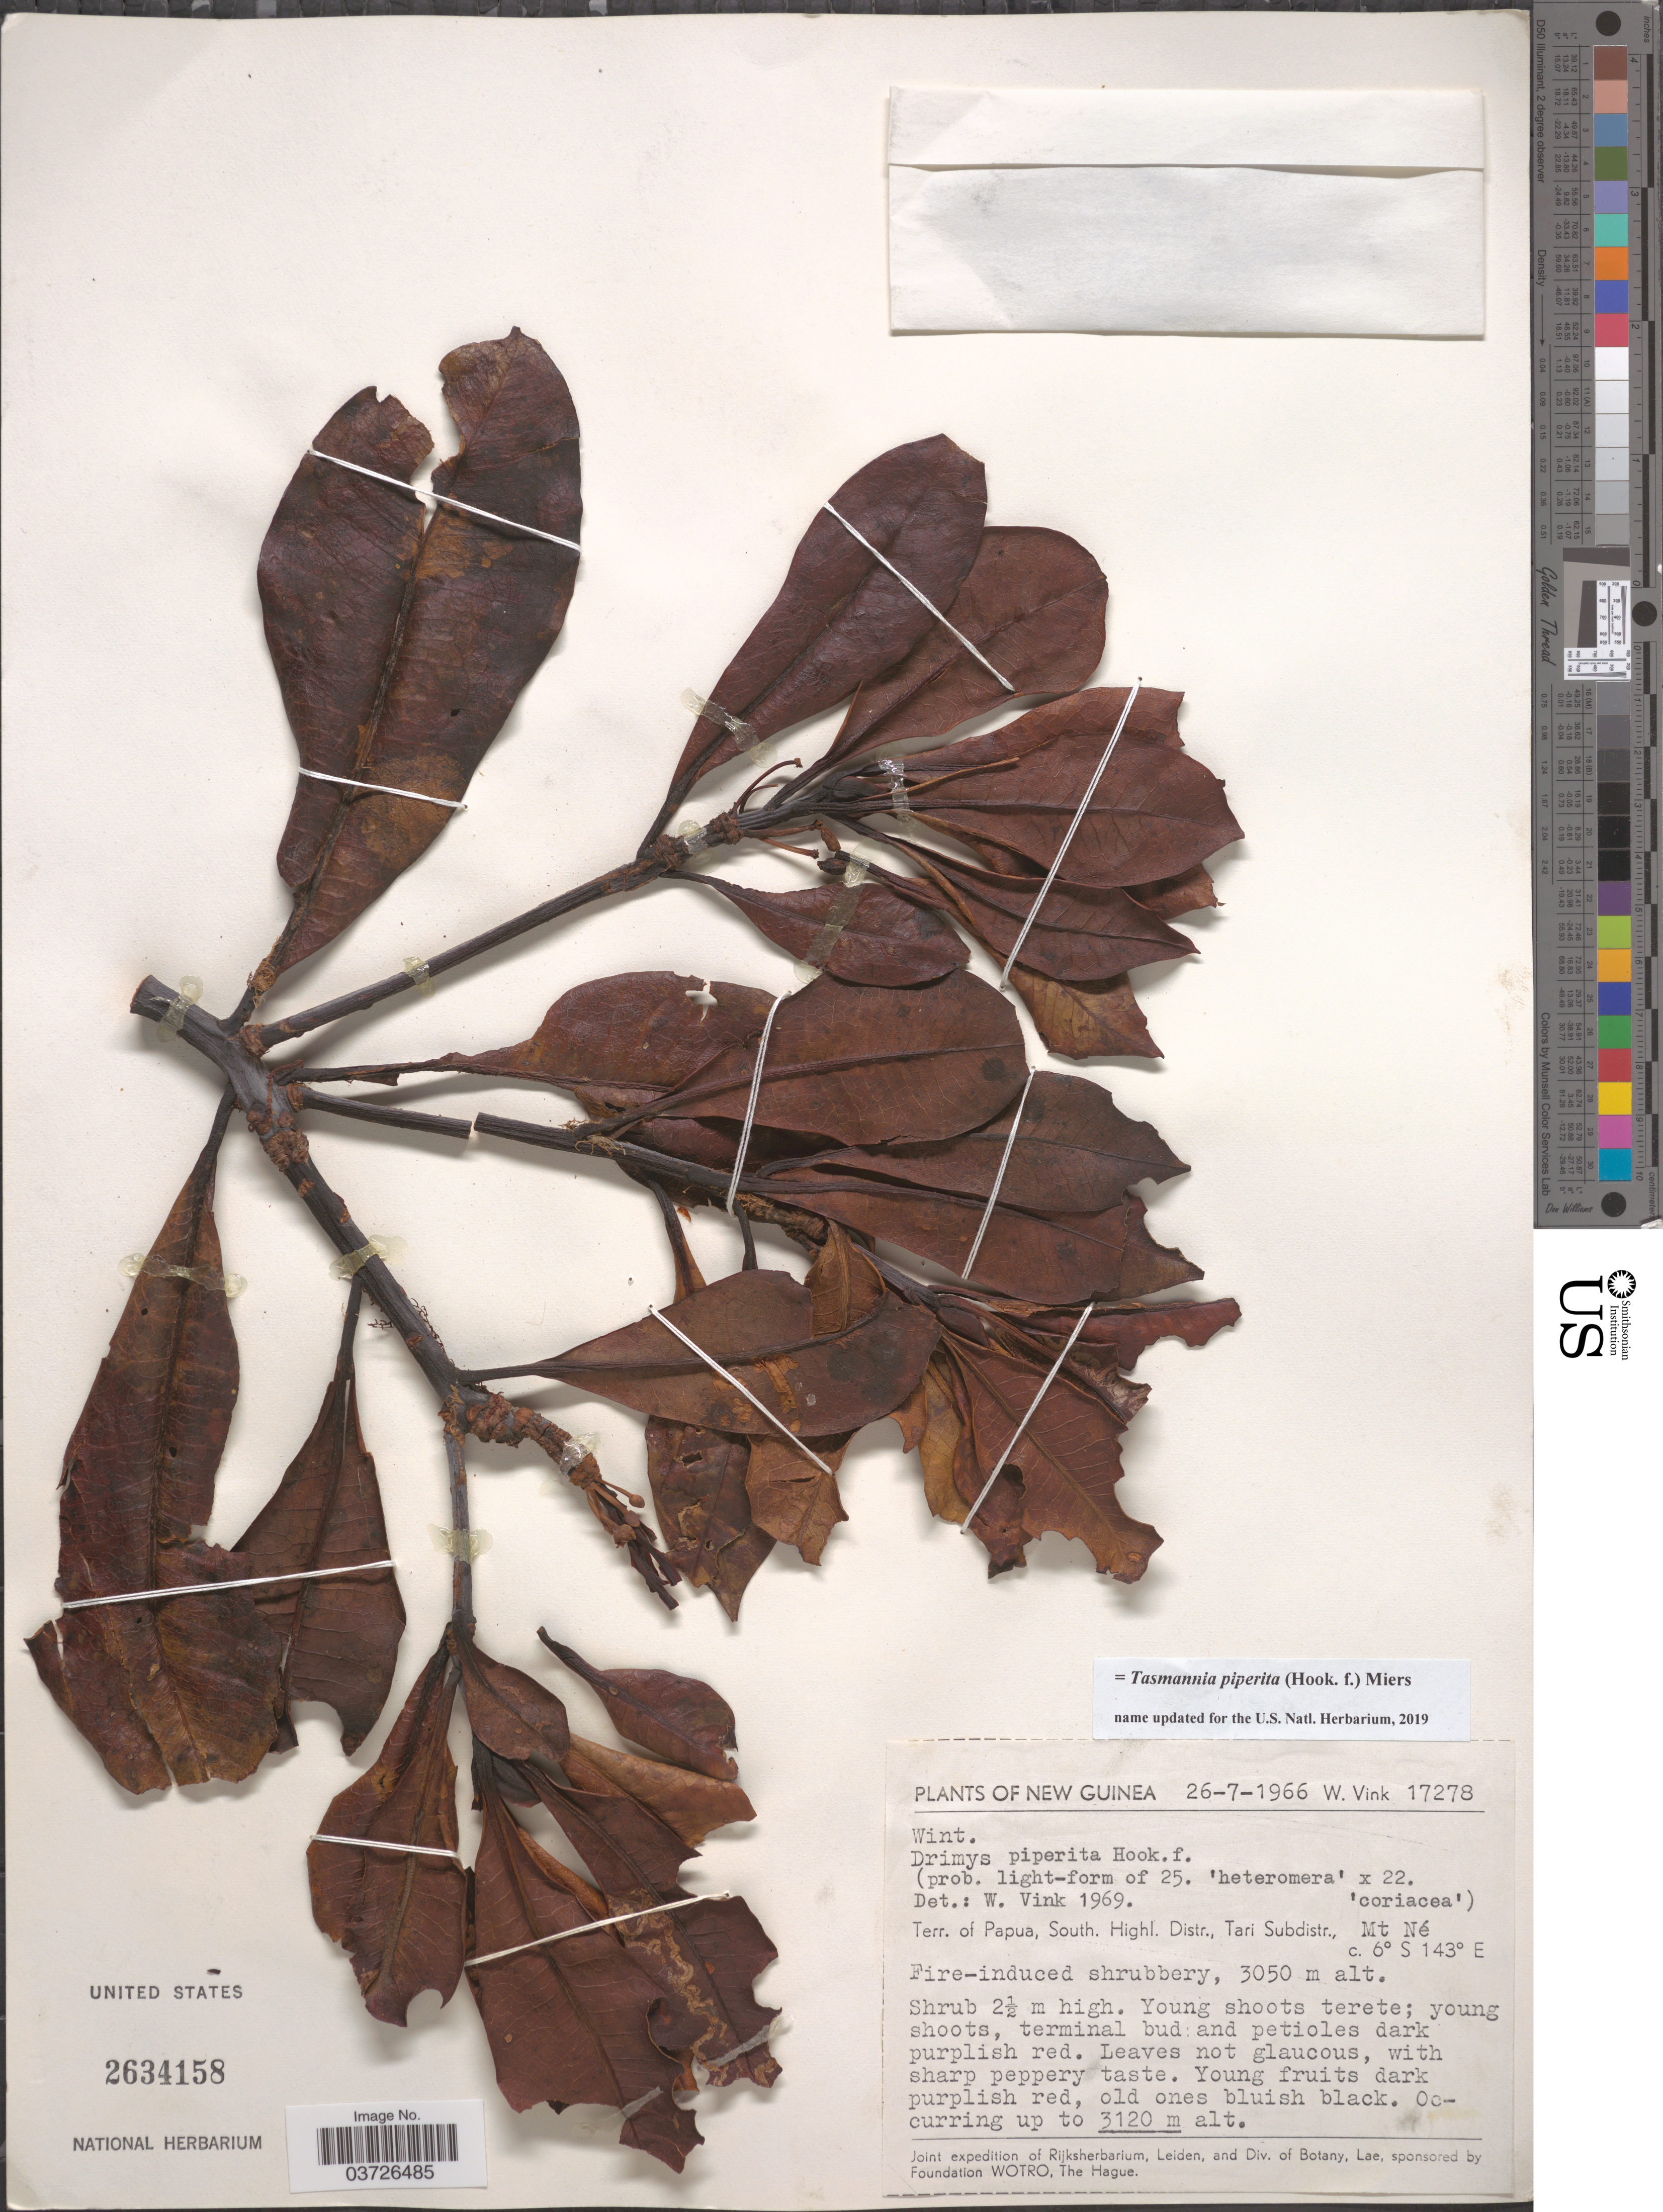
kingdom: Plantae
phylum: Tracheophyta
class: Magnoliopsida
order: Canellales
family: Winteraceae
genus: Tasmannia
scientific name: Tasmannia piperita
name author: (Hook. f.) Miers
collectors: W. Vink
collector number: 17278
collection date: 1966-07-26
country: Papua New Guinea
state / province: Southern Highlands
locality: New Guinea. Terr. of Papua, South. Highl. Distr., Tari Subdistr., Mt Né.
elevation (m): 3050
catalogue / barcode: US 2634158